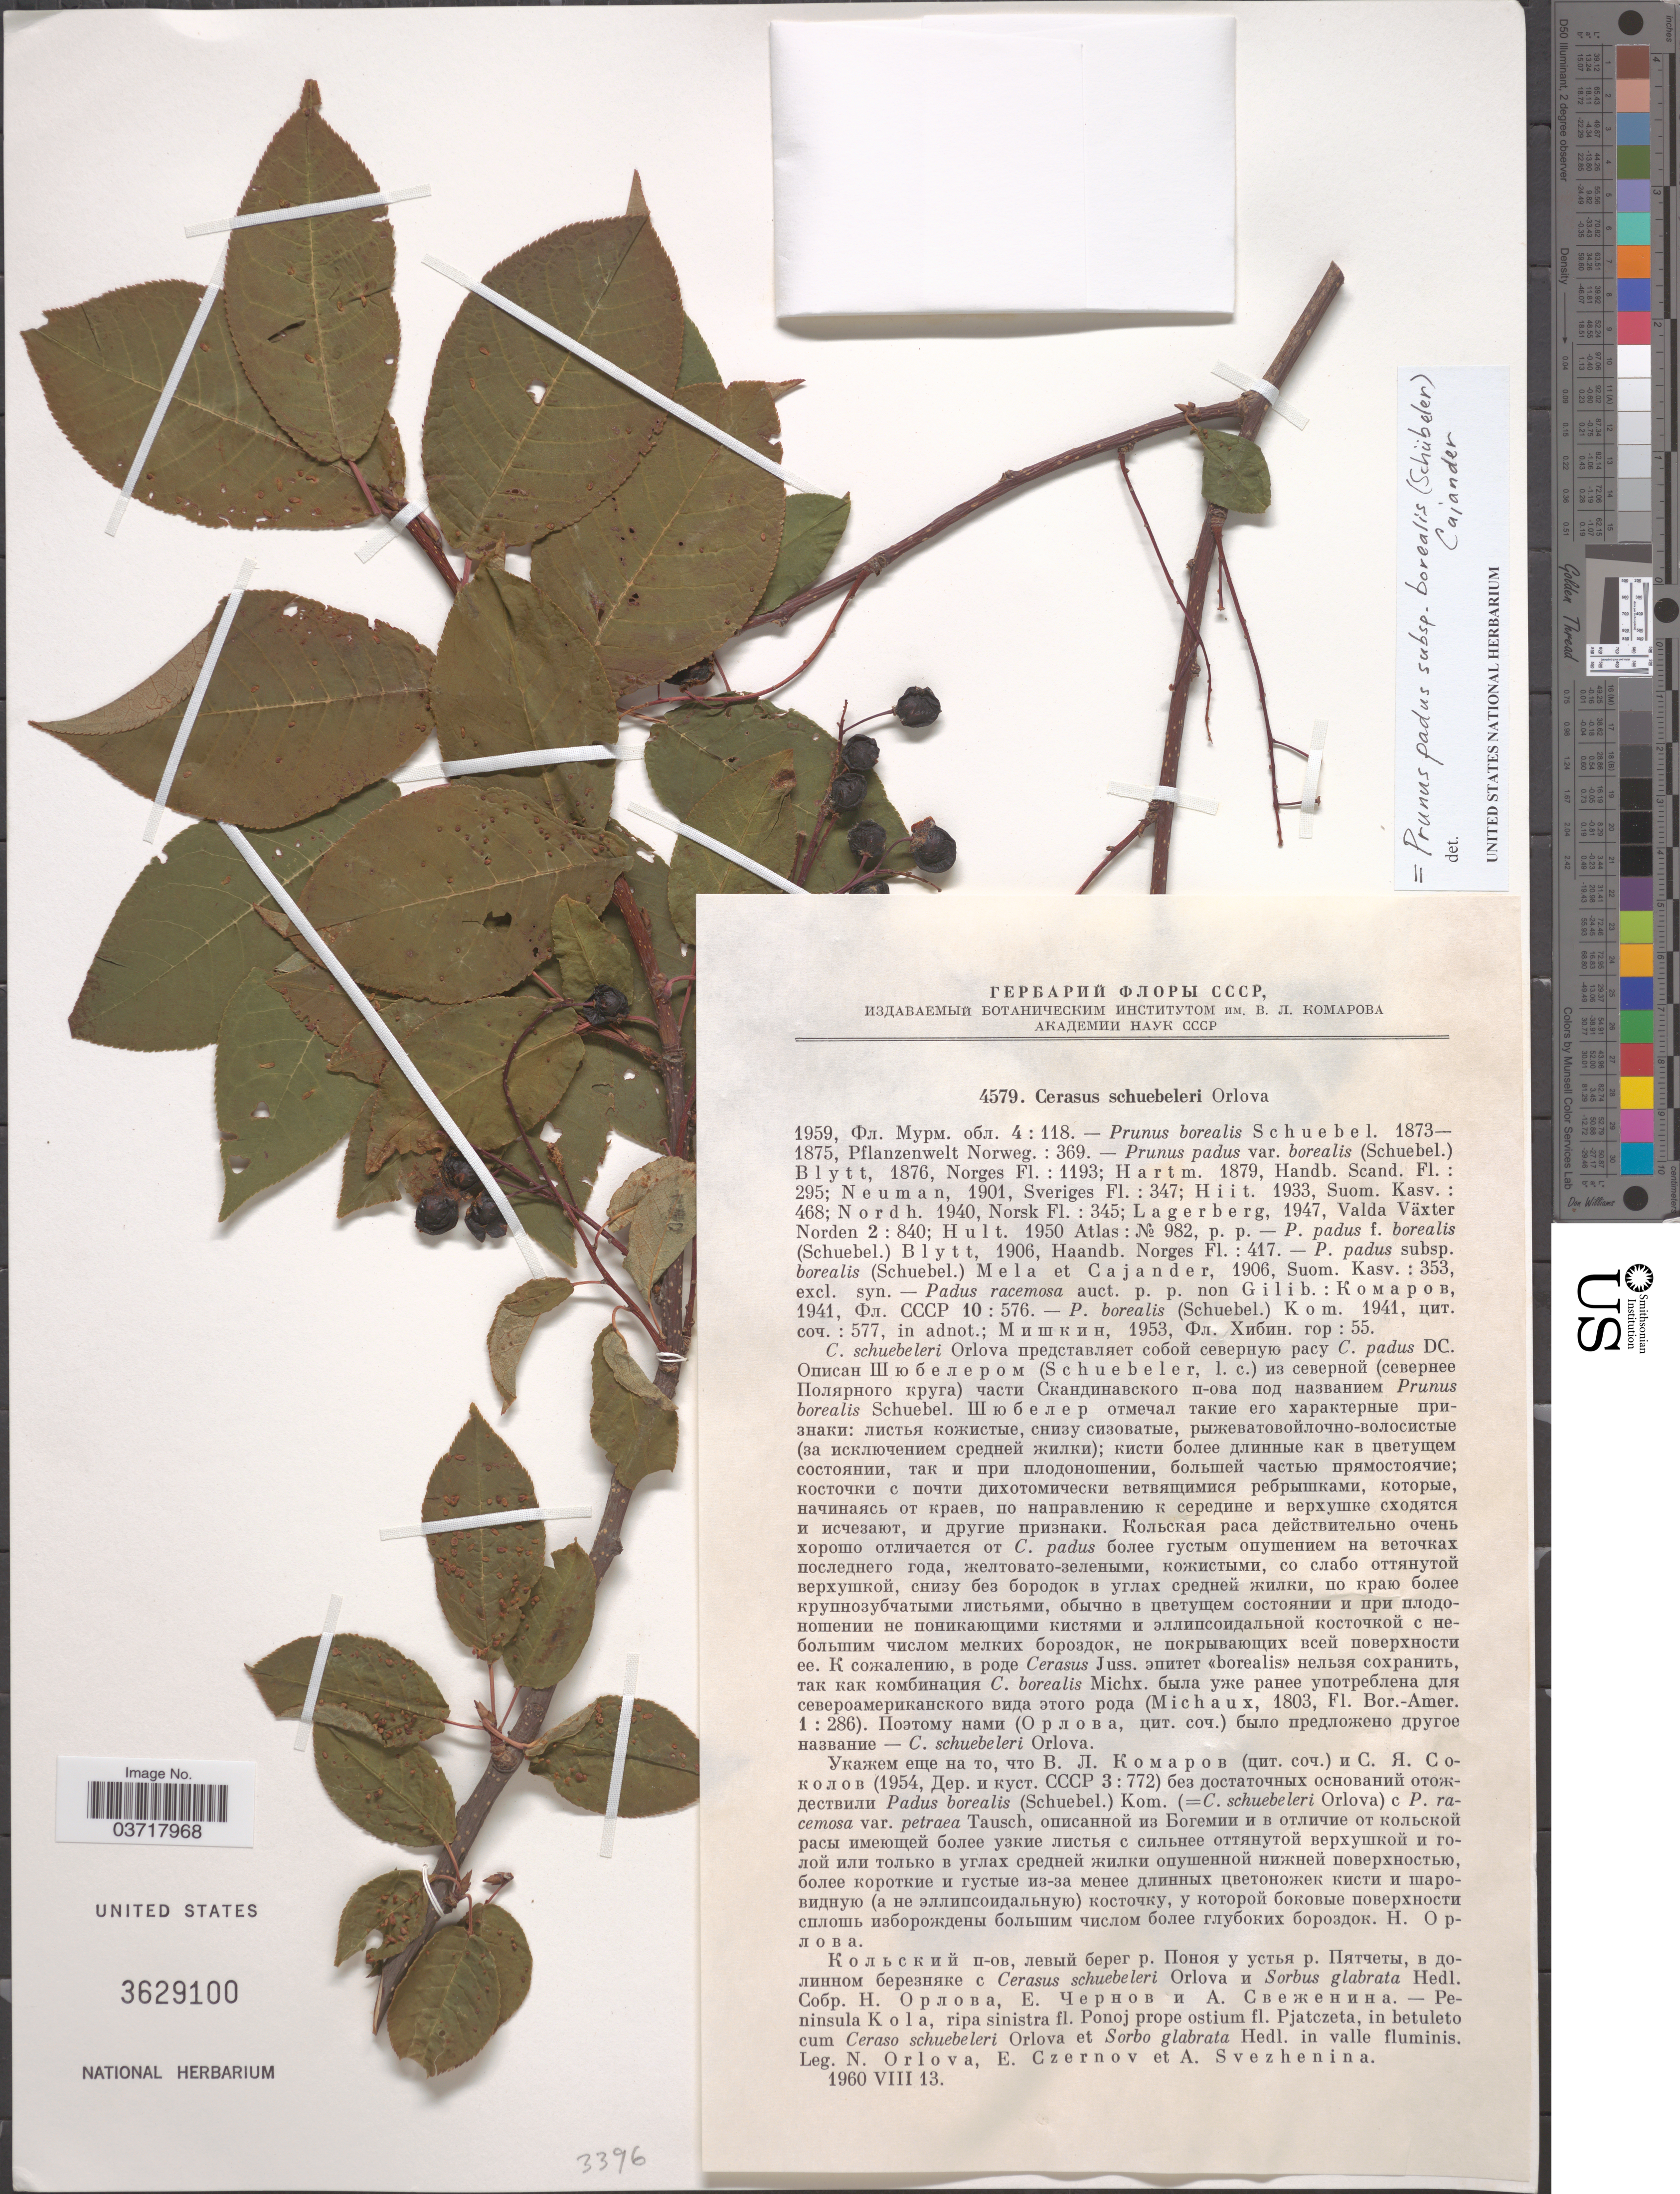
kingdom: Plantae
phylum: Tracheophyta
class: Magnoliopsida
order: Rosales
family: Rosaceae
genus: Prunus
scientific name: Prunus padus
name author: L.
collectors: N. Orlova, E. Czernov & A. Svezhenina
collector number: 4579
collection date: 1960-08-13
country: Russian Federation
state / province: Murmansk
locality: Peninsula Kola, ripa sinistra fl. Ponoj prope ostium fl. Pjatczeta, in betuleto cum Ceraso schuebeleri Orlova et Sorbo glabrata Hedl. in valle fluminis.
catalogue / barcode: US 3629100